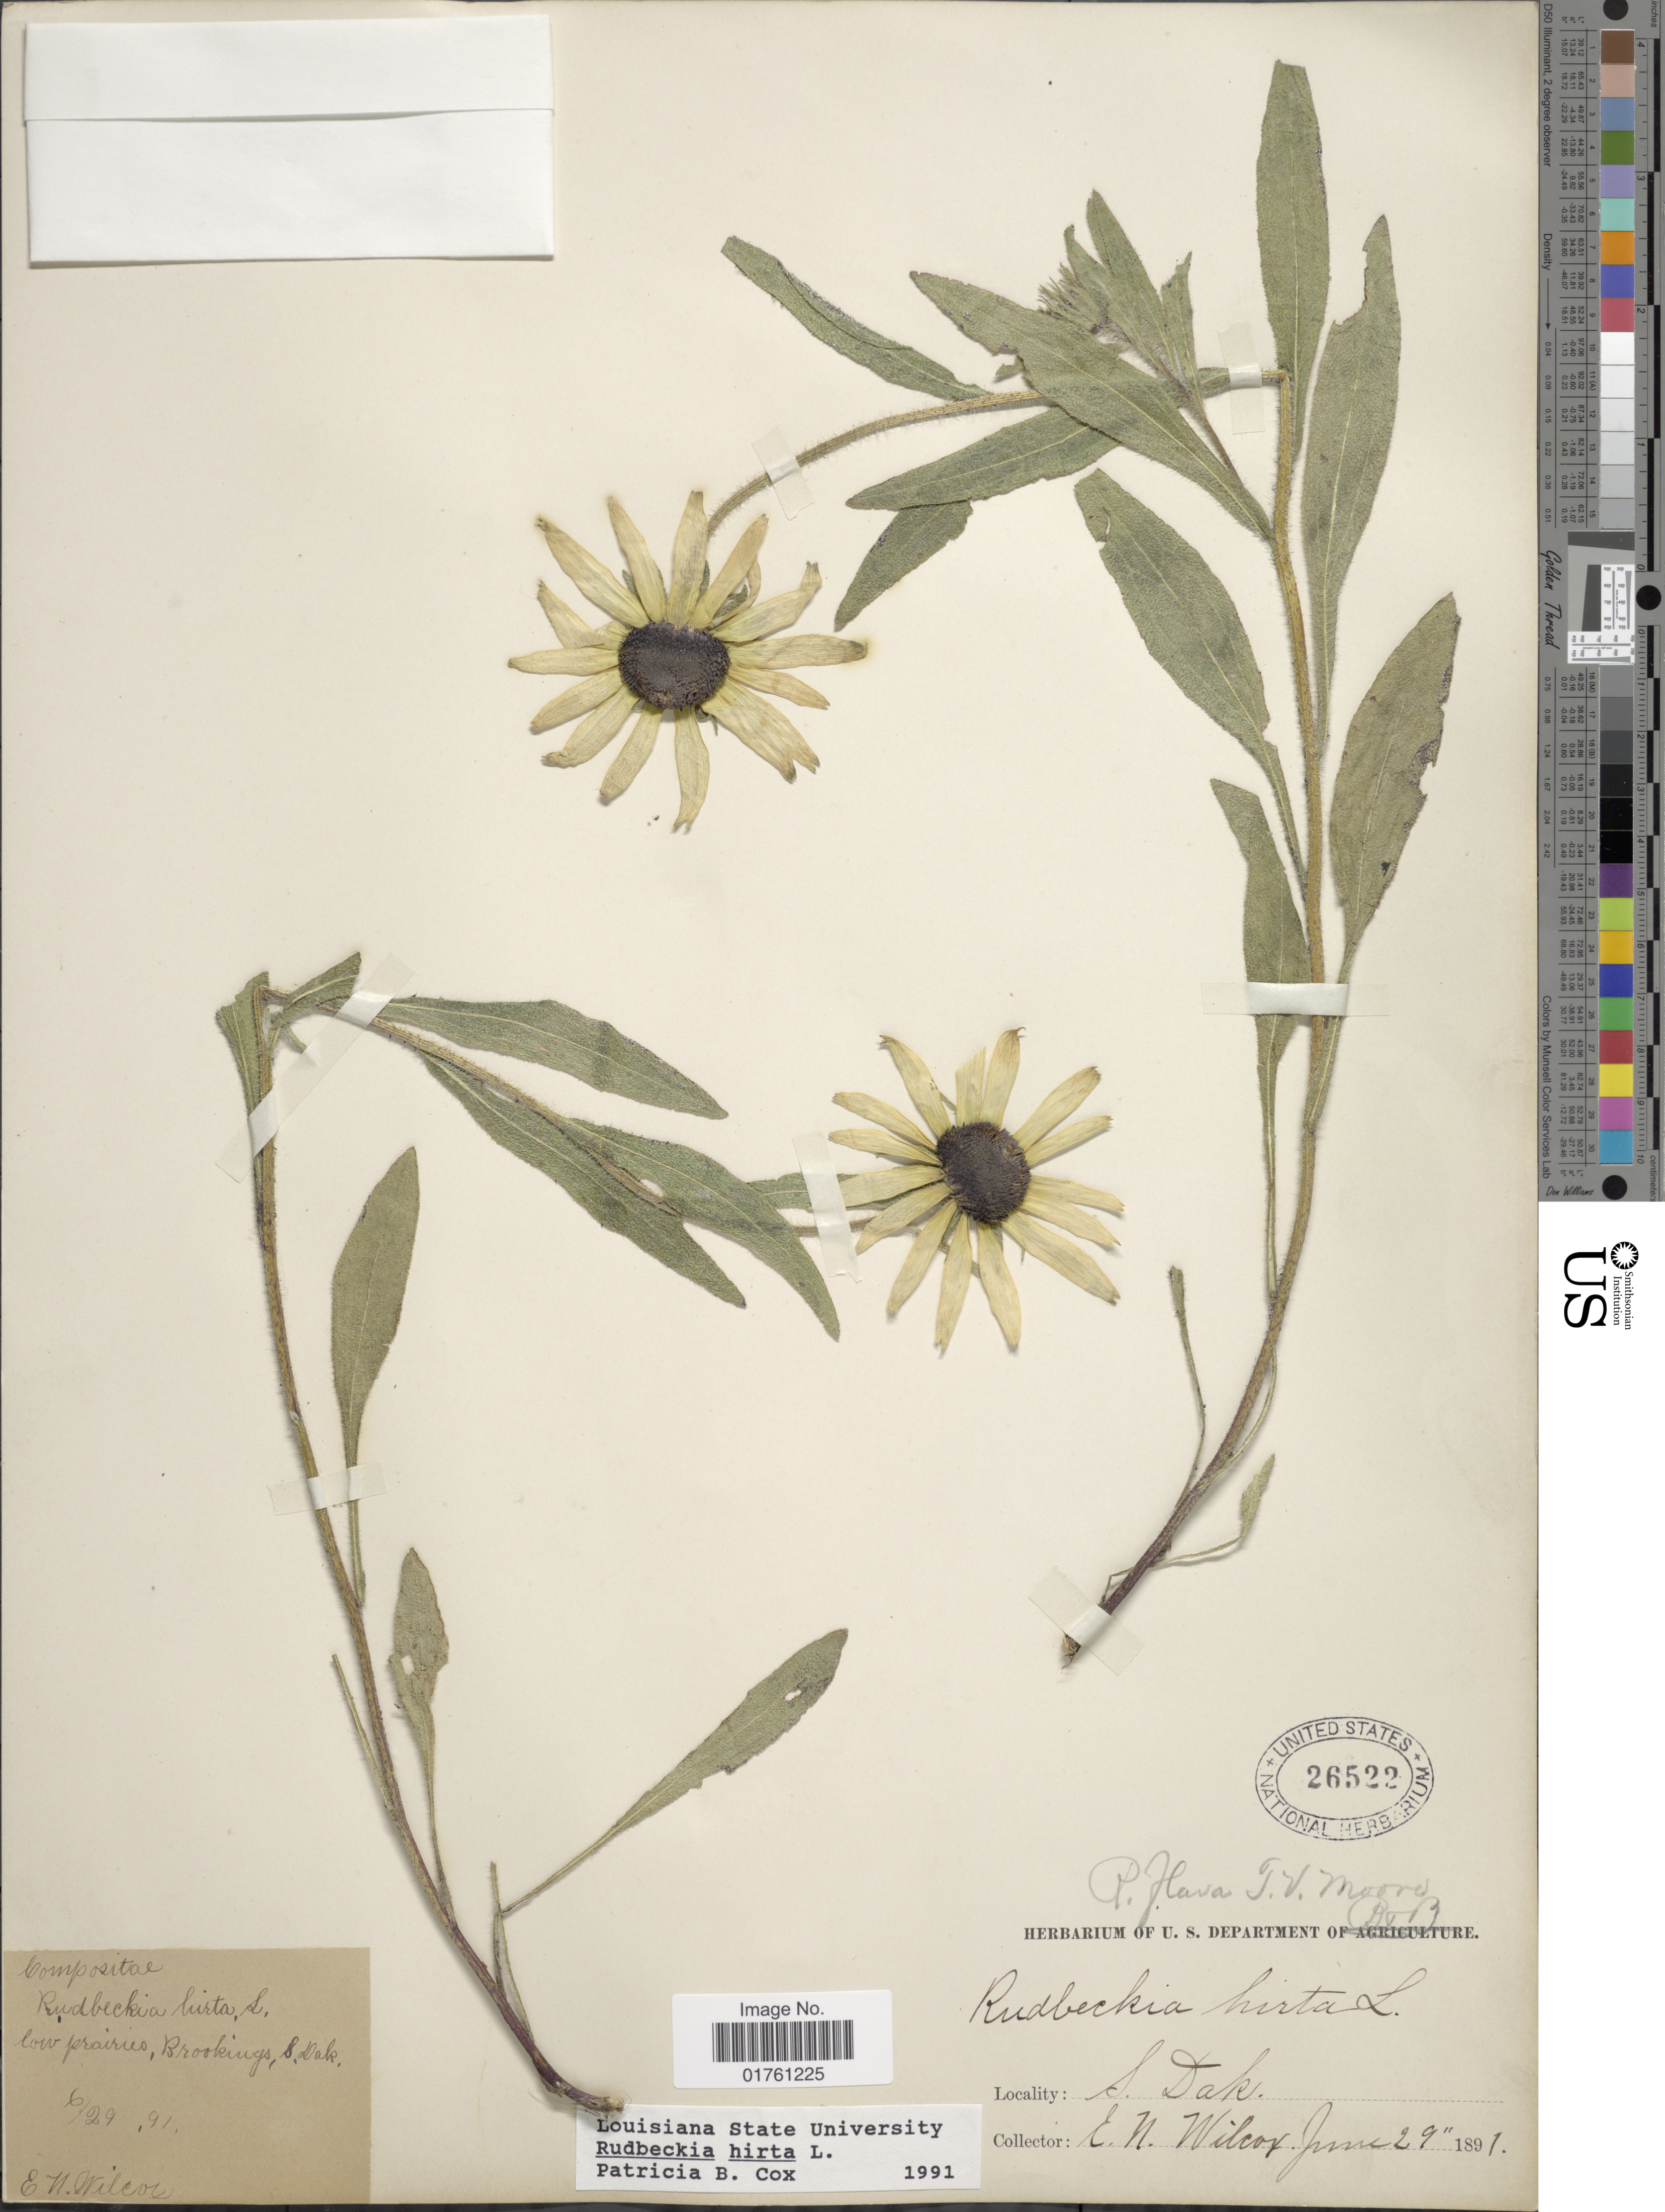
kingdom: Plantae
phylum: Tracheophyta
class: Magnoliopsida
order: Asterales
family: Asteraceae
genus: Rudbeckia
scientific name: Rudbeckia hirta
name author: L.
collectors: E. Wilcox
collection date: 1891-06-29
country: United States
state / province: South Dakota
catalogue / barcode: US 26522